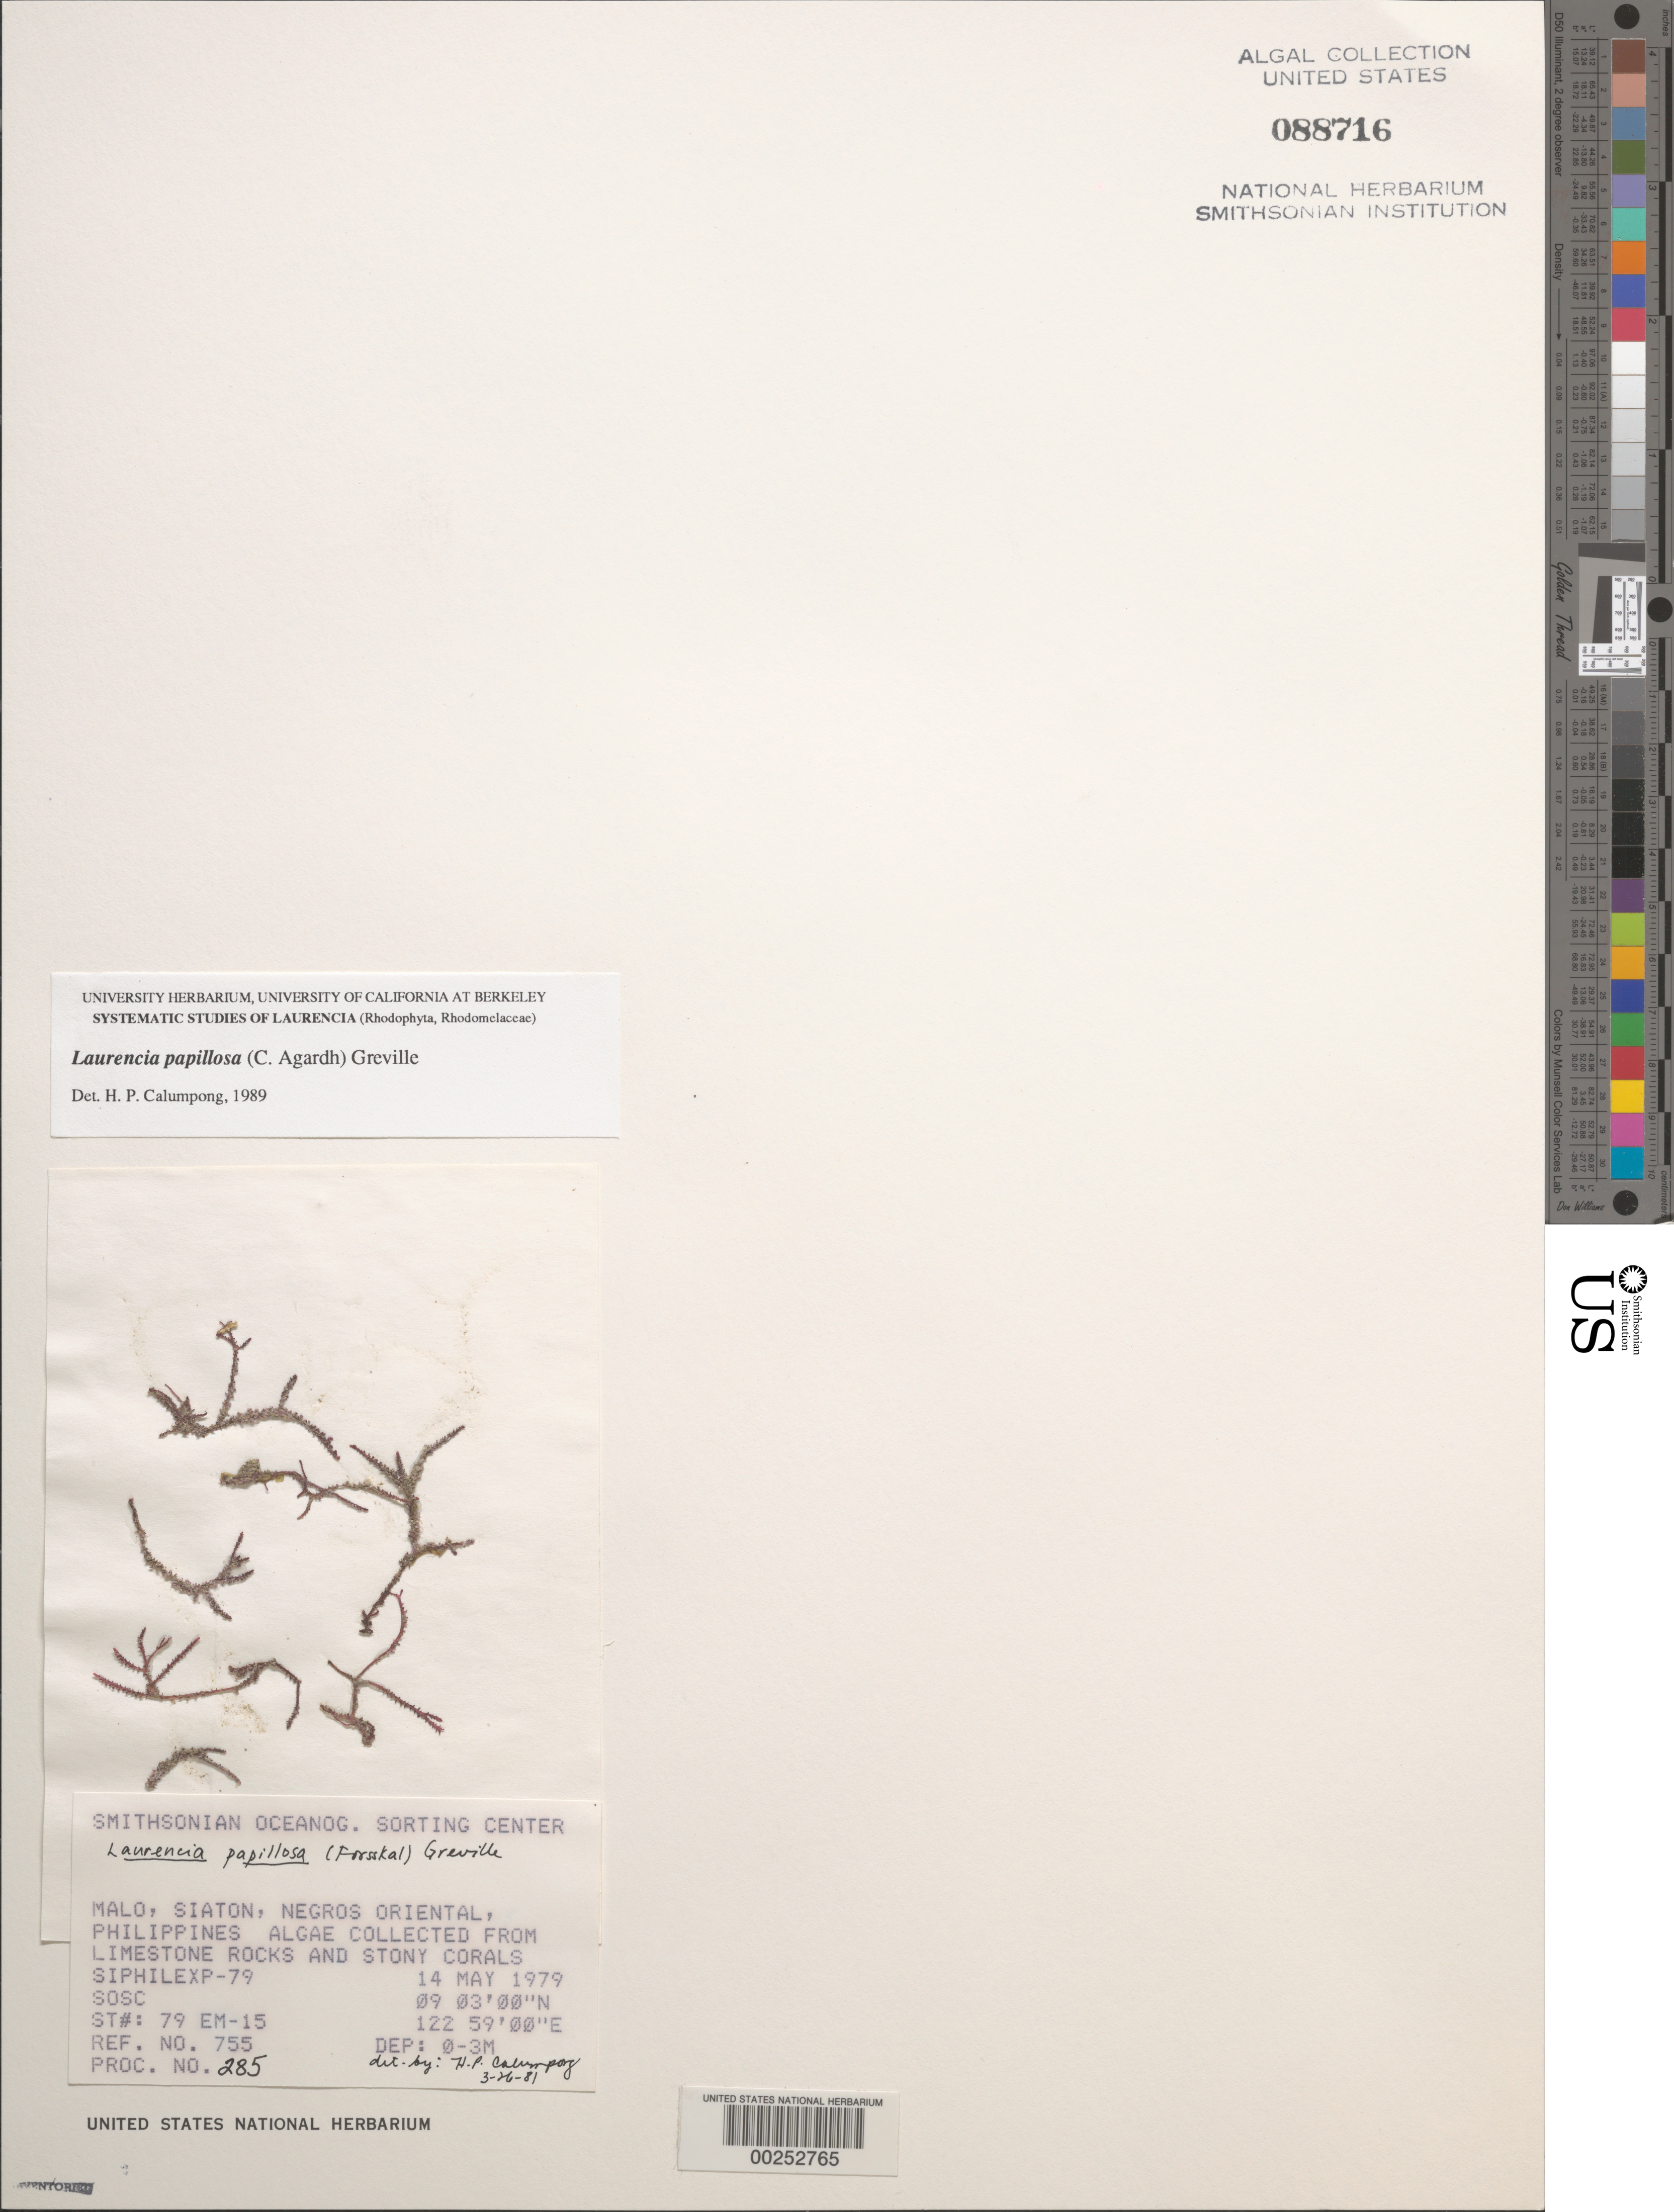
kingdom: Plantae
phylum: Rhodophyta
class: Florideophyceae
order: Ceramiales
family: Rhodomelaceae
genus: Palisada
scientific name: Palisada perforata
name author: (Bory) K.W. Nam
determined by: Algae name updating Project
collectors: SOSC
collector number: Station 79 Em-15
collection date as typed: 14 May 1979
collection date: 1979-05-14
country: Philippines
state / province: Central Visayas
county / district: Negros Oriental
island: Negros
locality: Malo, Siaton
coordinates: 09 03'00"N, 122 59'00"E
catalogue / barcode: US 88716